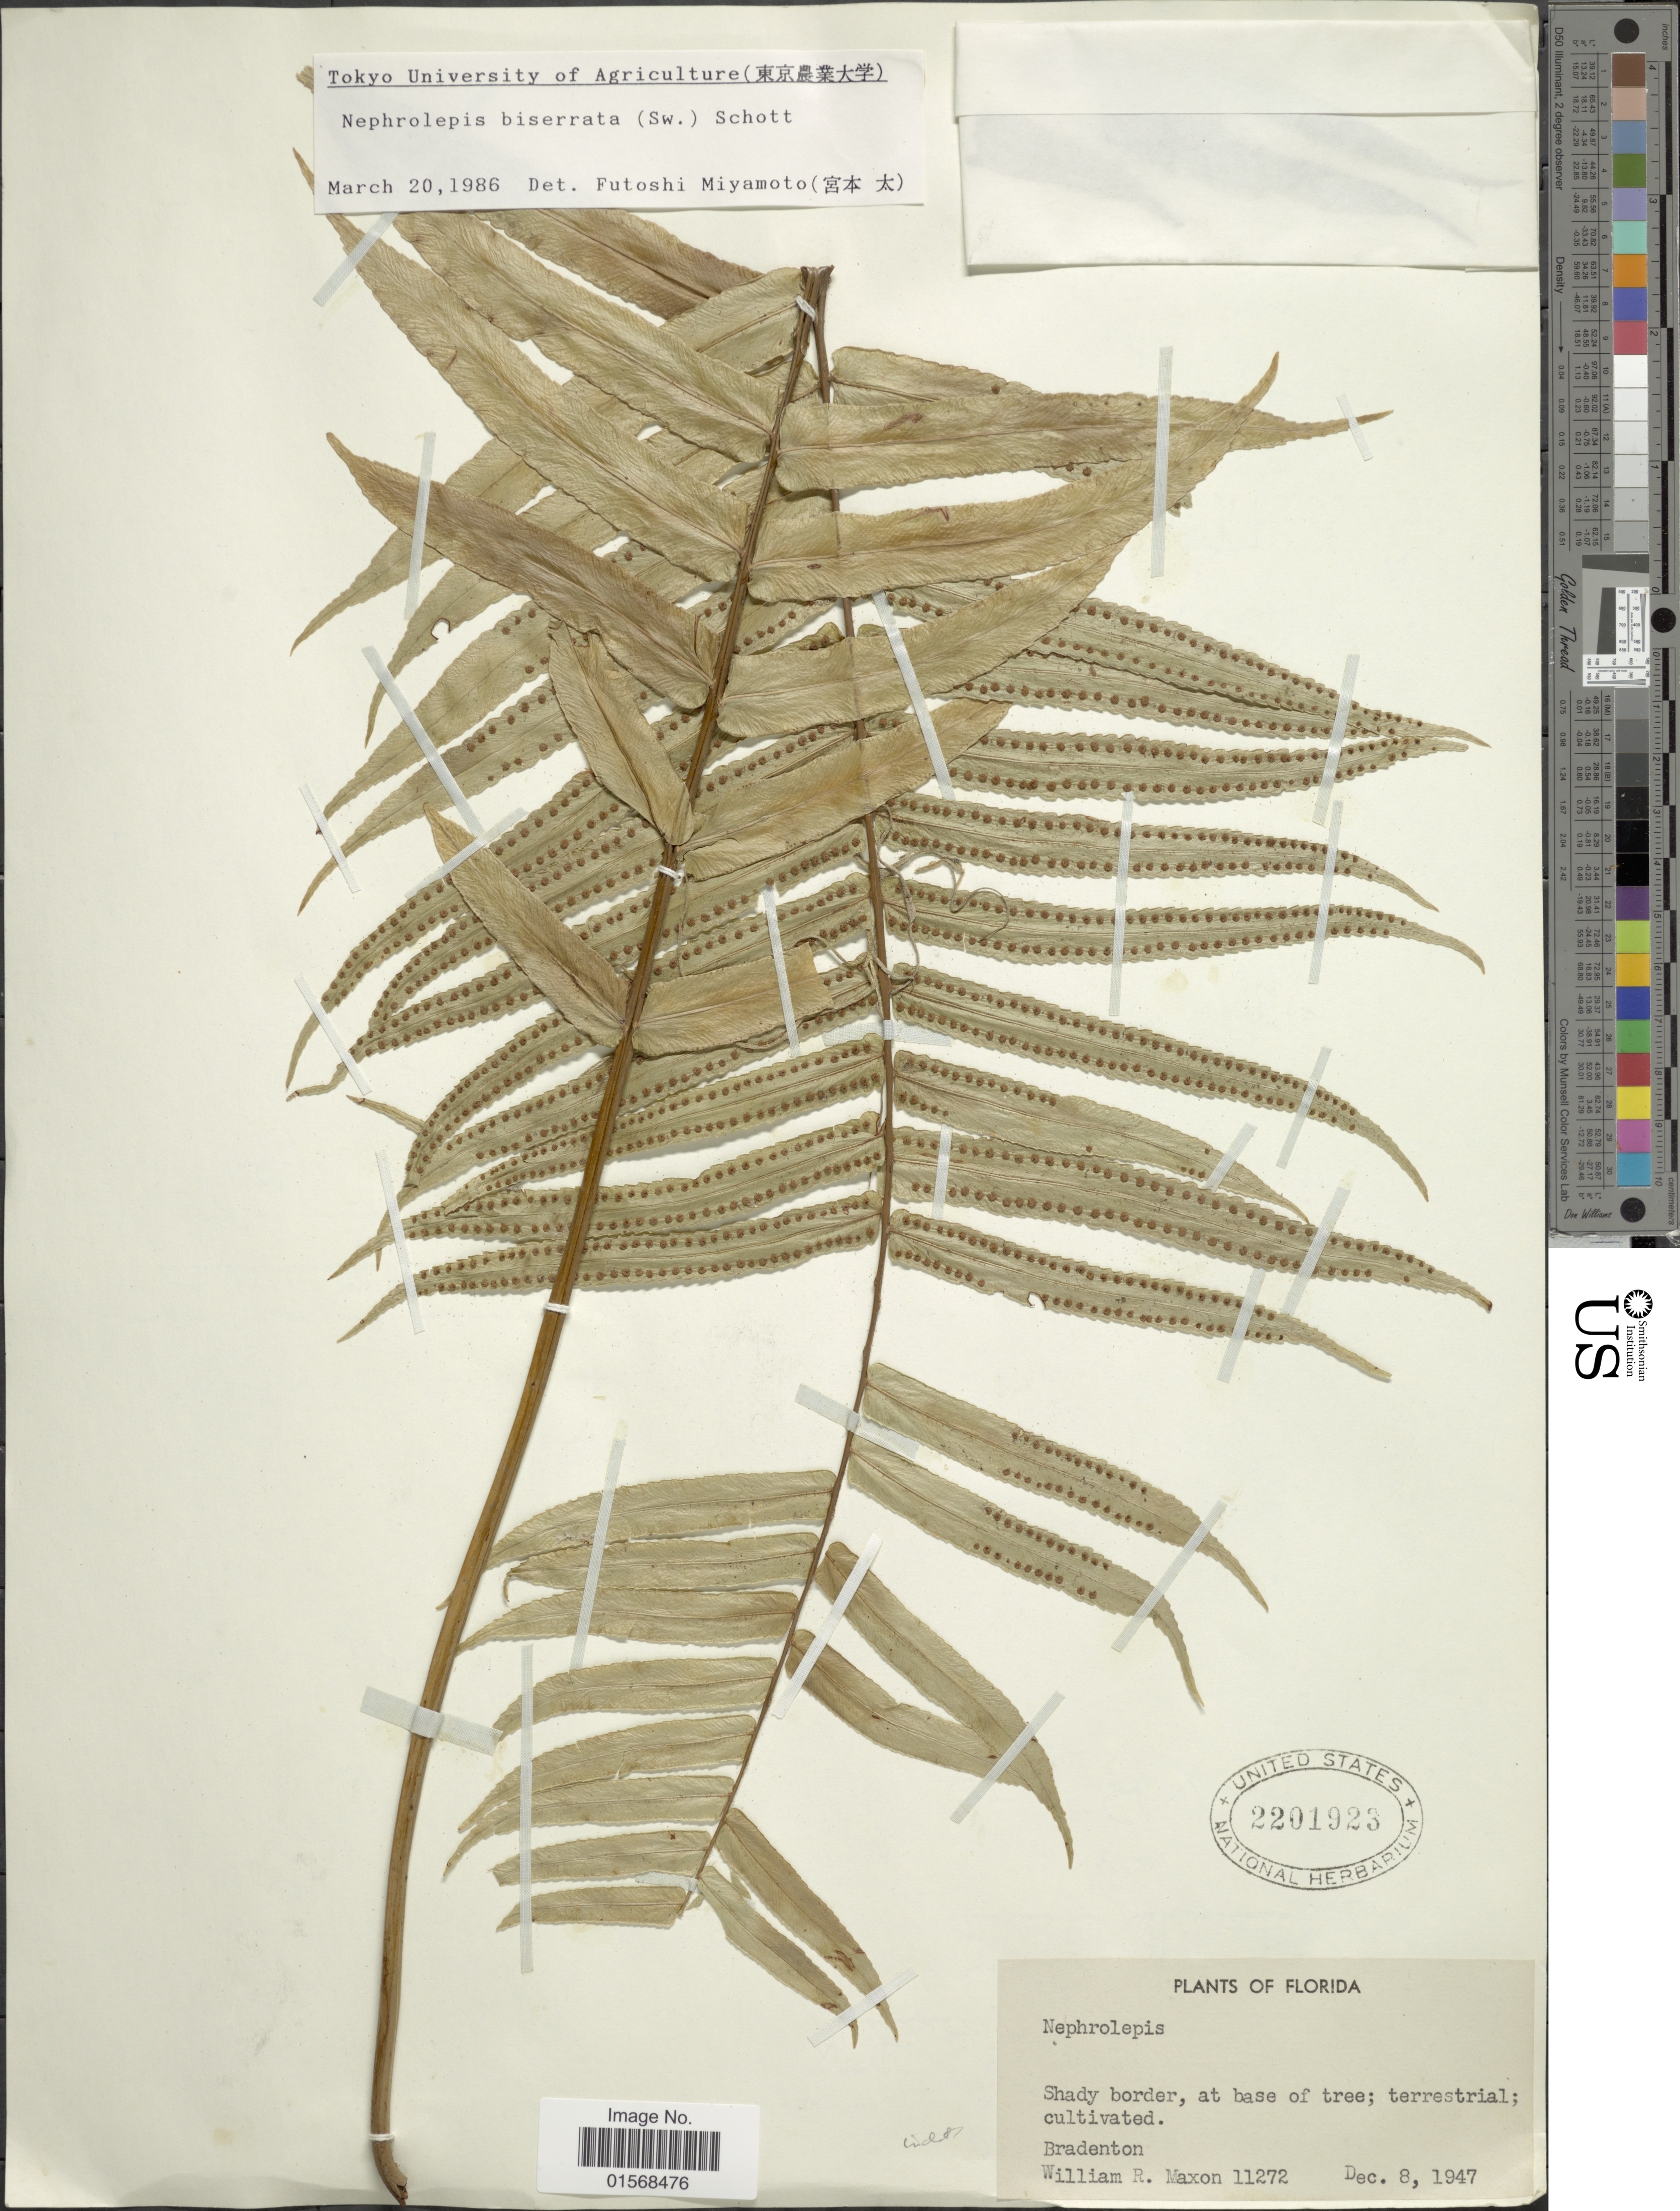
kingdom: Plantae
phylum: Tracheophyta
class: Polypodiopsida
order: Polypodiales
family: Nephrolepidaceae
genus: Nephrolepis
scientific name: Nephrolepis biserrata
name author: (Sw.) Schott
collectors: W. R. Maxon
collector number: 11272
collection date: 1947-12-08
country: United States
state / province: Florida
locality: Florida, Bradenton.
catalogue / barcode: US 2201923